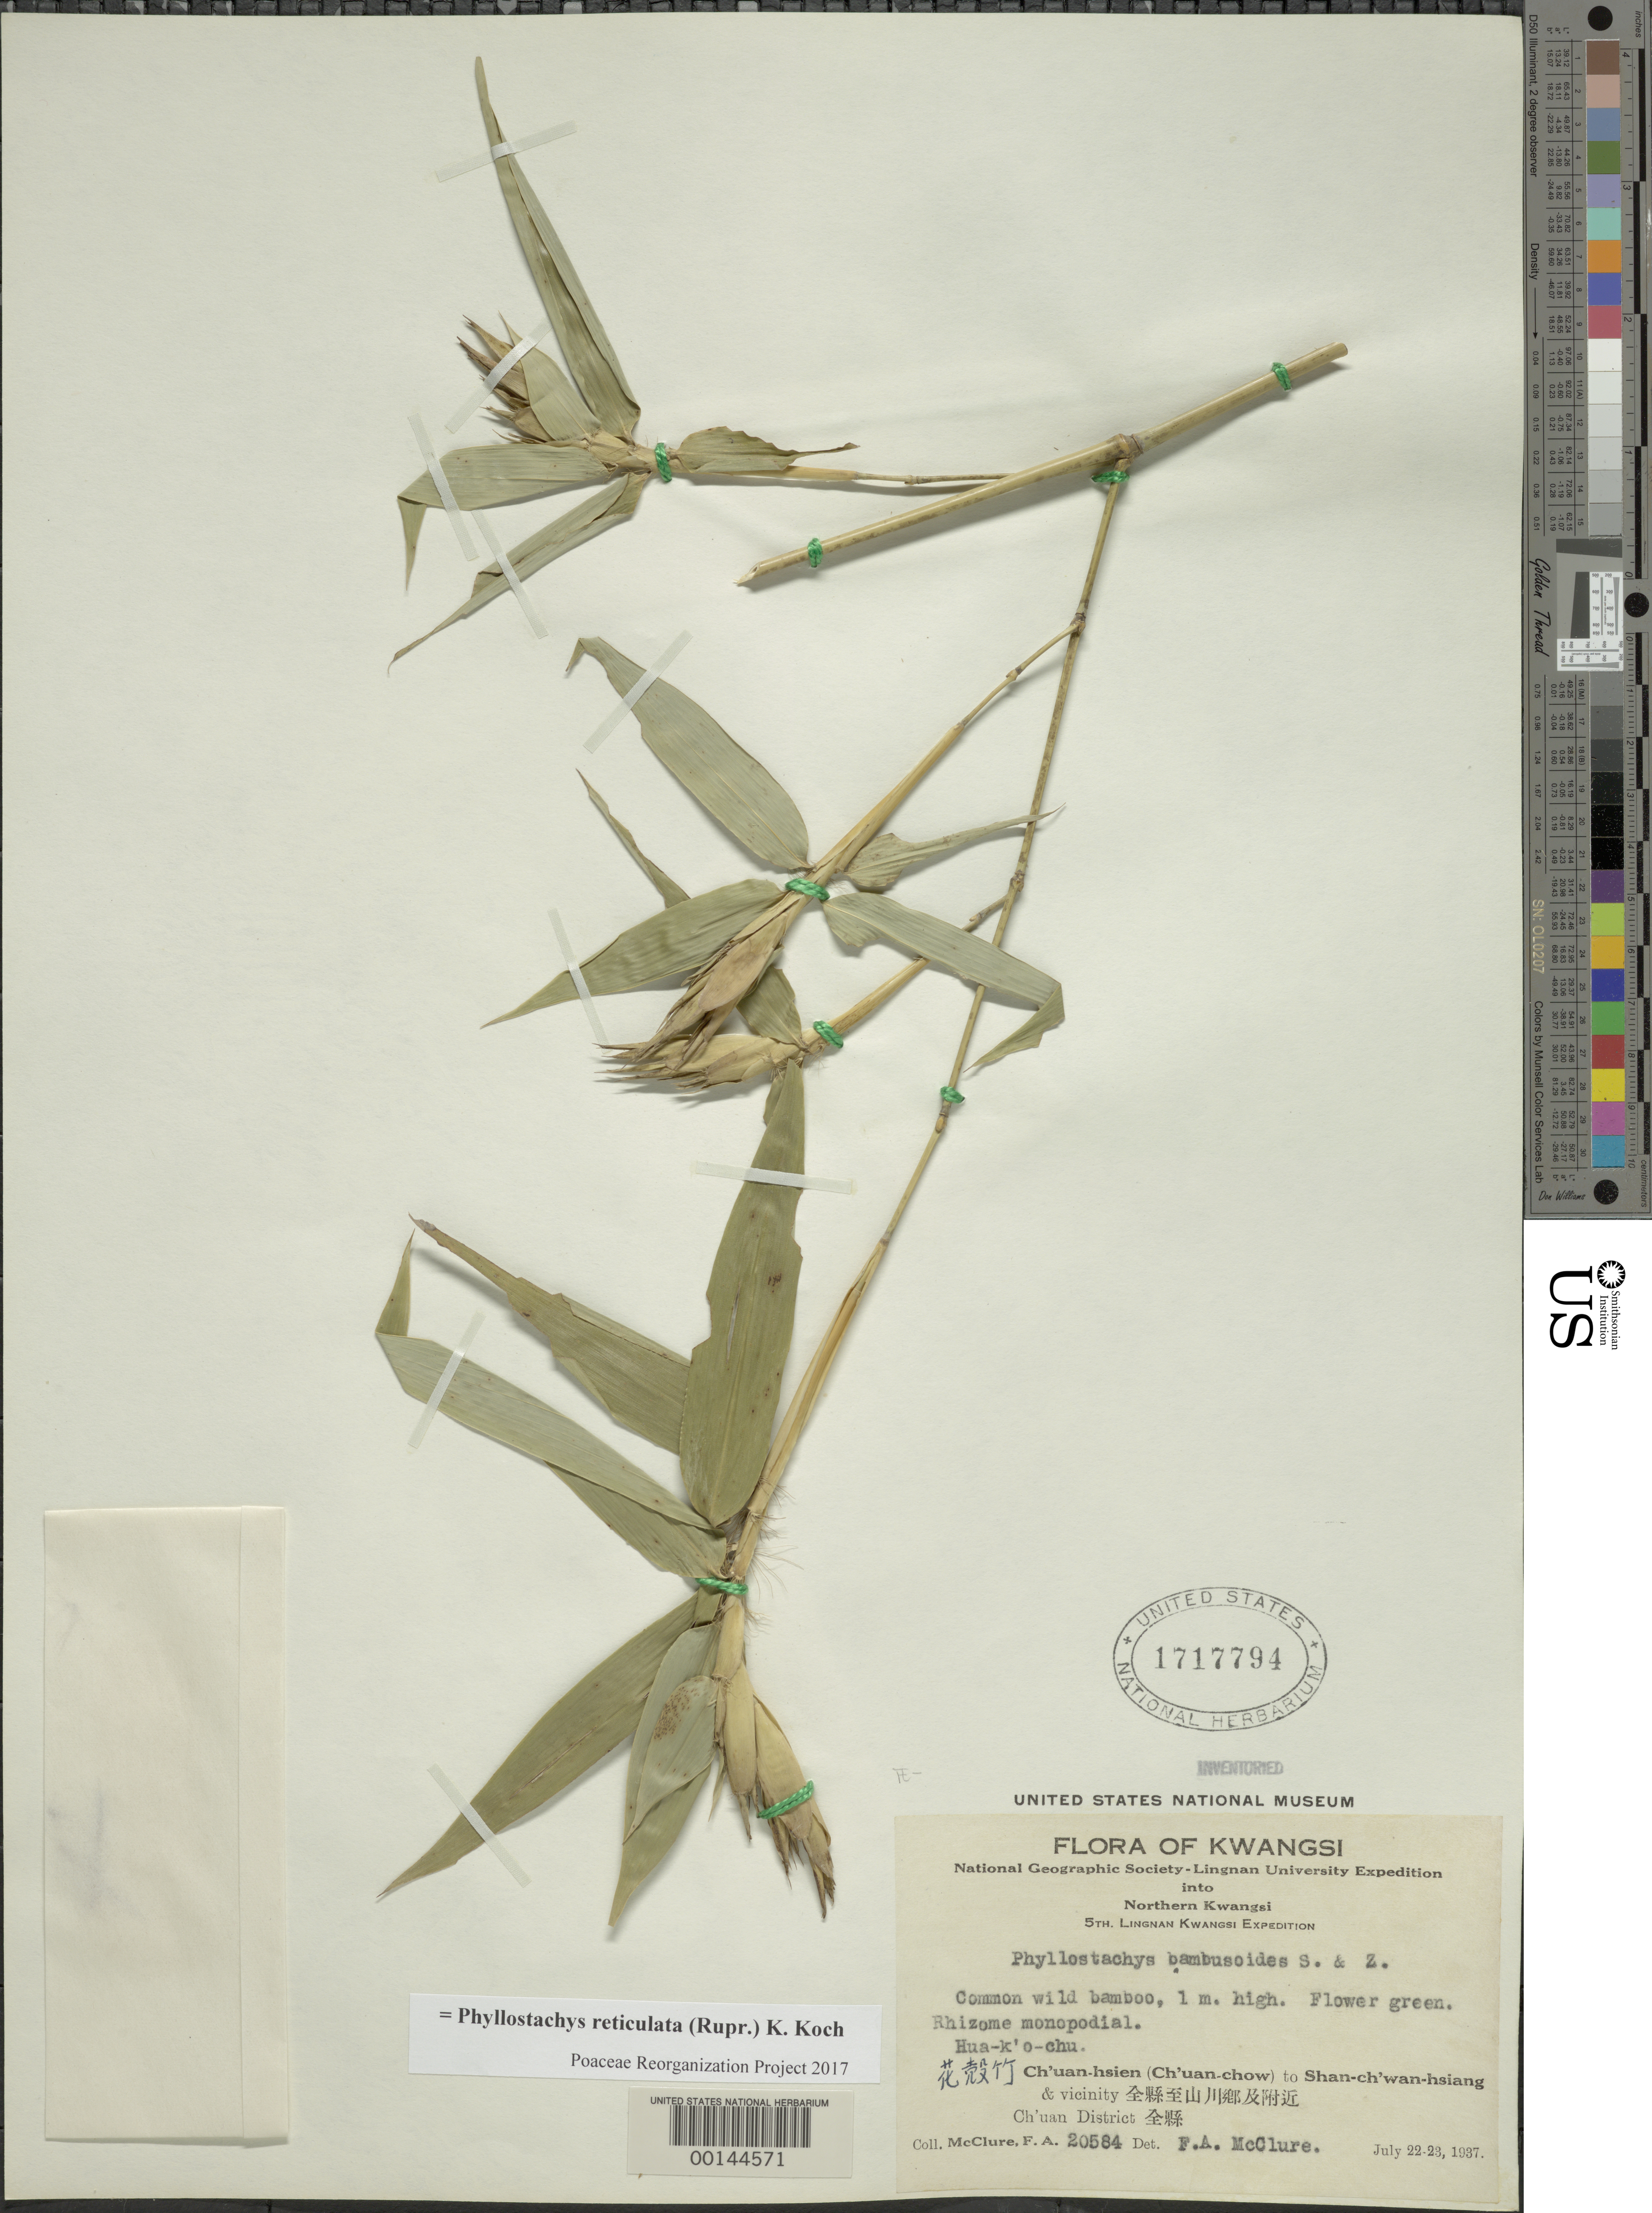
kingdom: Plantae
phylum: Tracheophyta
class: Liliopsida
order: Poales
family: Poaceae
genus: Phyllostachys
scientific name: Phyllostachys reticulata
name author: (Rupr.) K. Koch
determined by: Poaceae Reorganization Project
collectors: F. A. McClure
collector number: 20584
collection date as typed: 22 Jul 1937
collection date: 1937-07-22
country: China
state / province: Jiangxi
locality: Ch'uan, ch'uan-hsien/shan-ch'wan-hsiang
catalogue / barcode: US 1717794